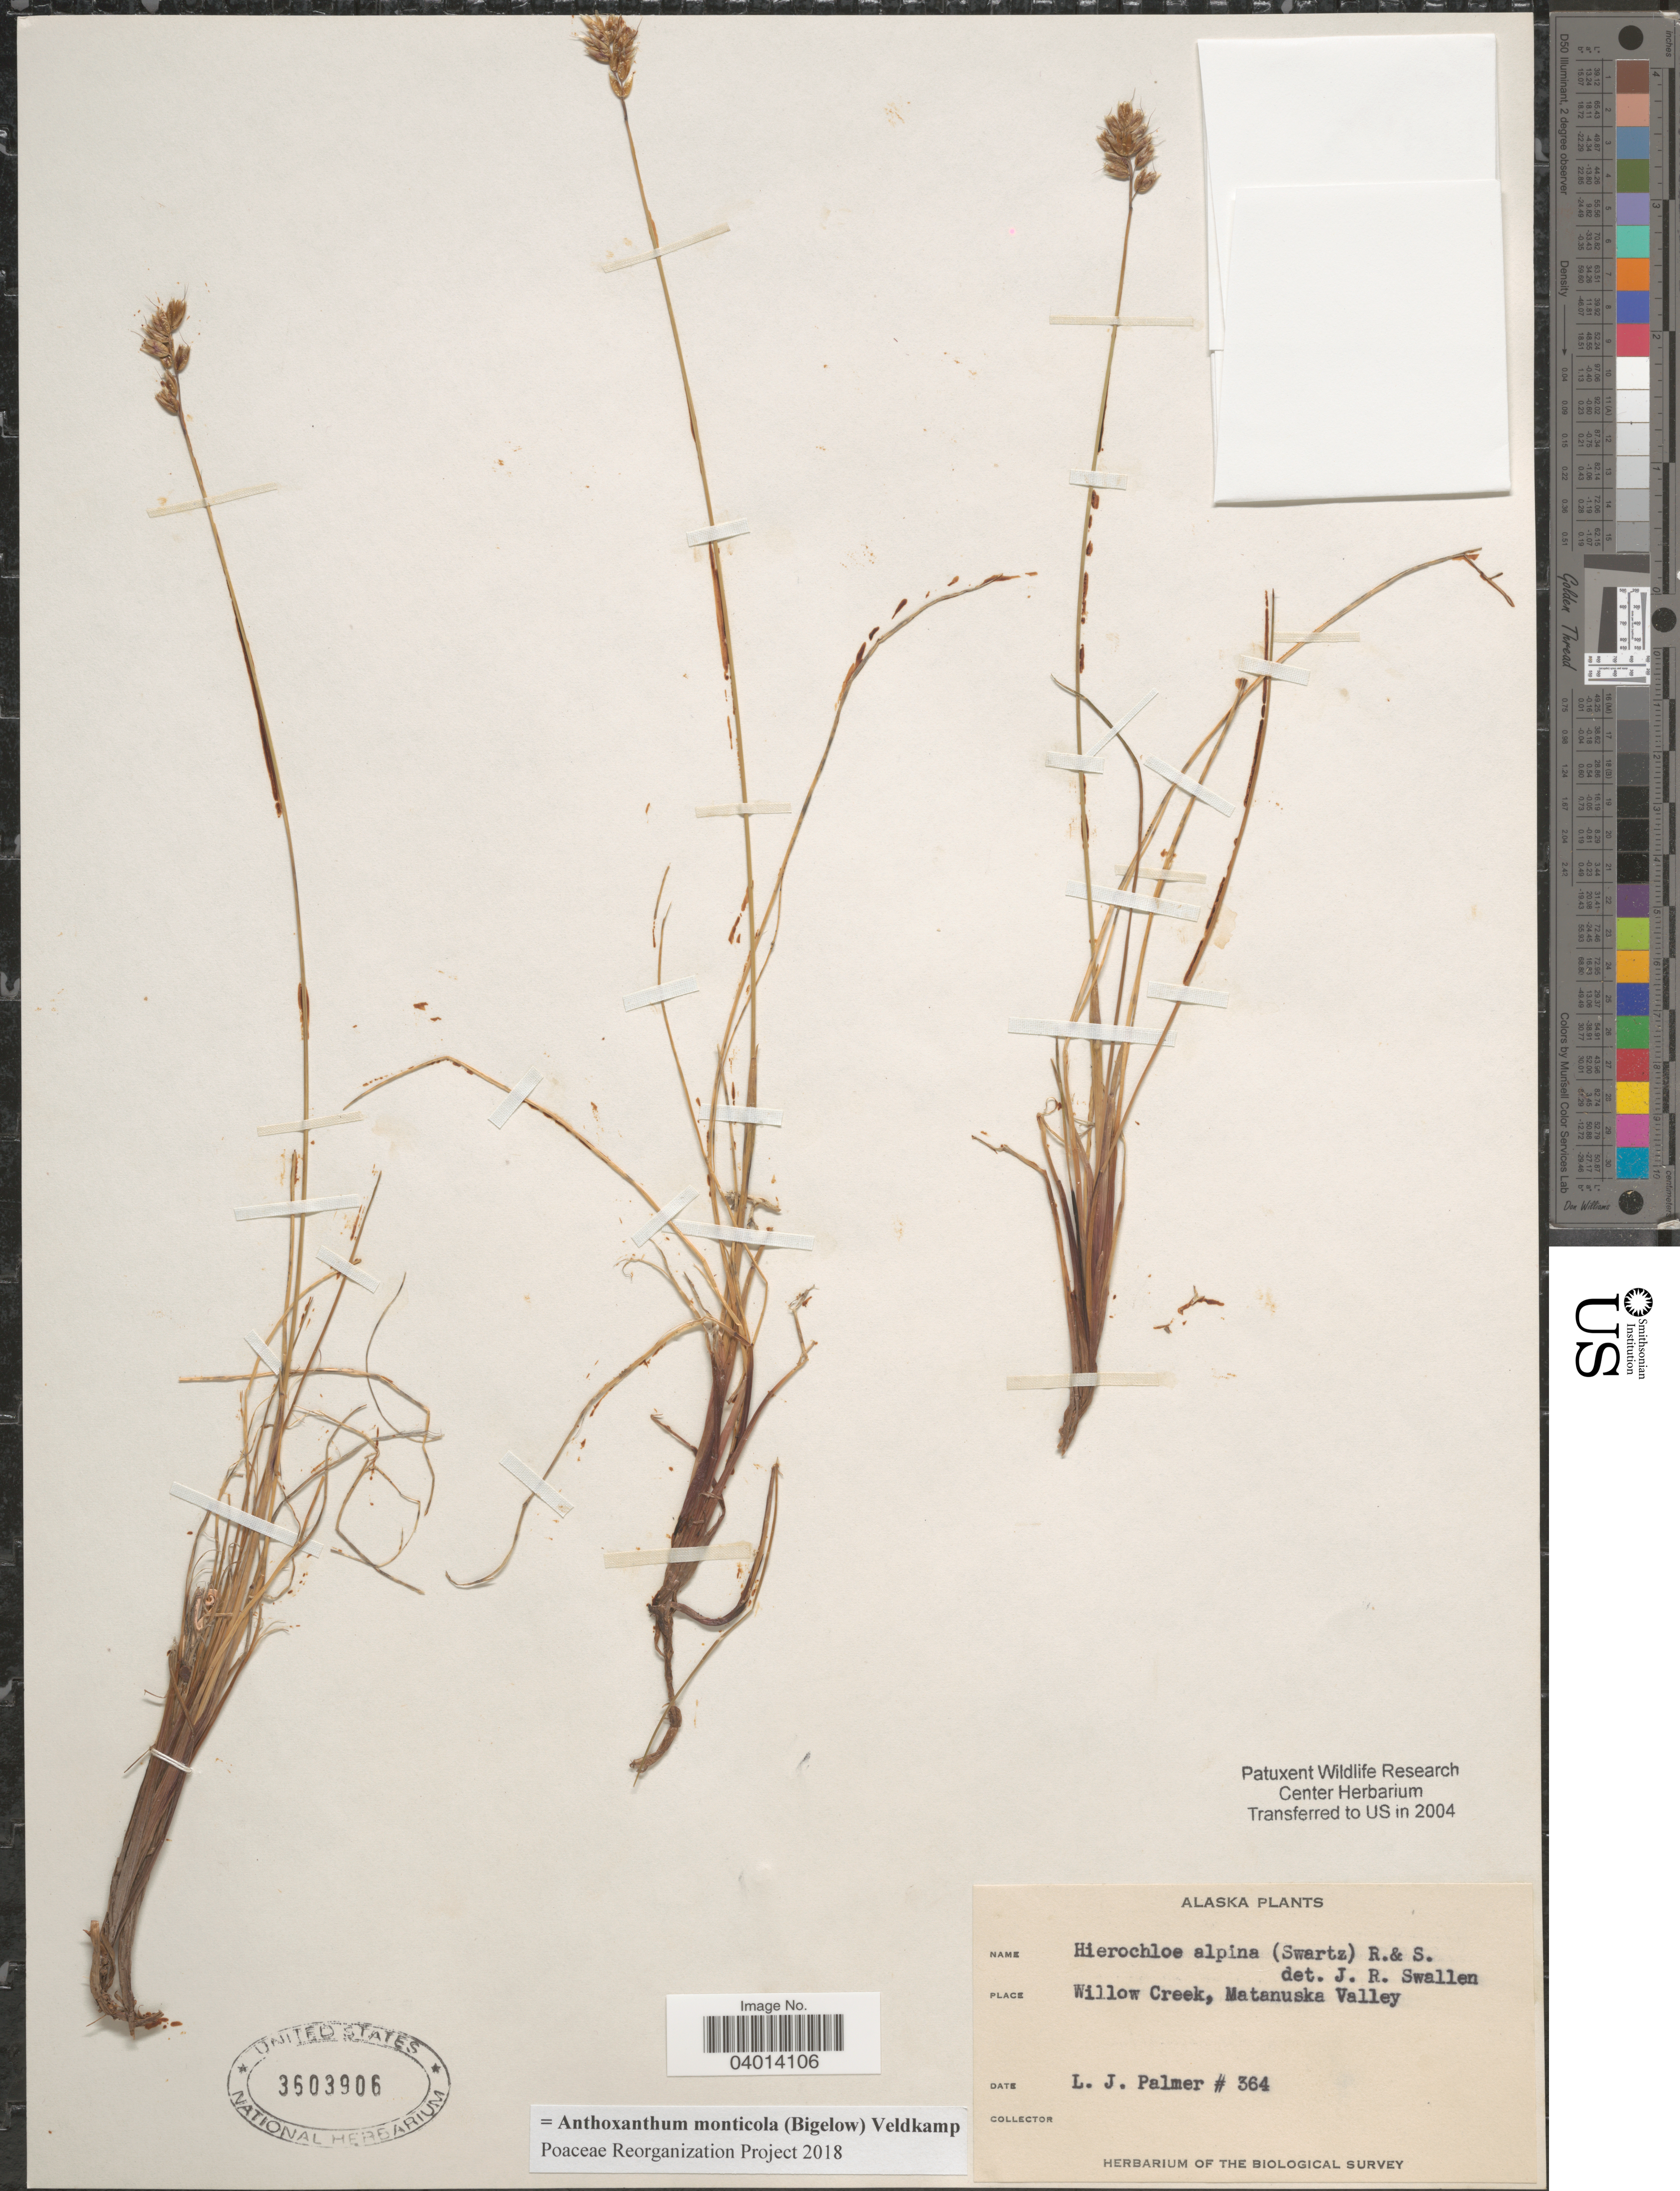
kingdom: Plantae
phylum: Tracheophyta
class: Liliopsida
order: Poales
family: Poaceae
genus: Anthoxanthum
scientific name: Anthoxanthum monticola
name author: (Bigelow) Veldkamp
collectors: L. J. Palmer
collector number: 364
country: United States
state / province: Alaska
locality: Willow Creek, Matanuska Valley.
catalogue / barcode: US 3603906